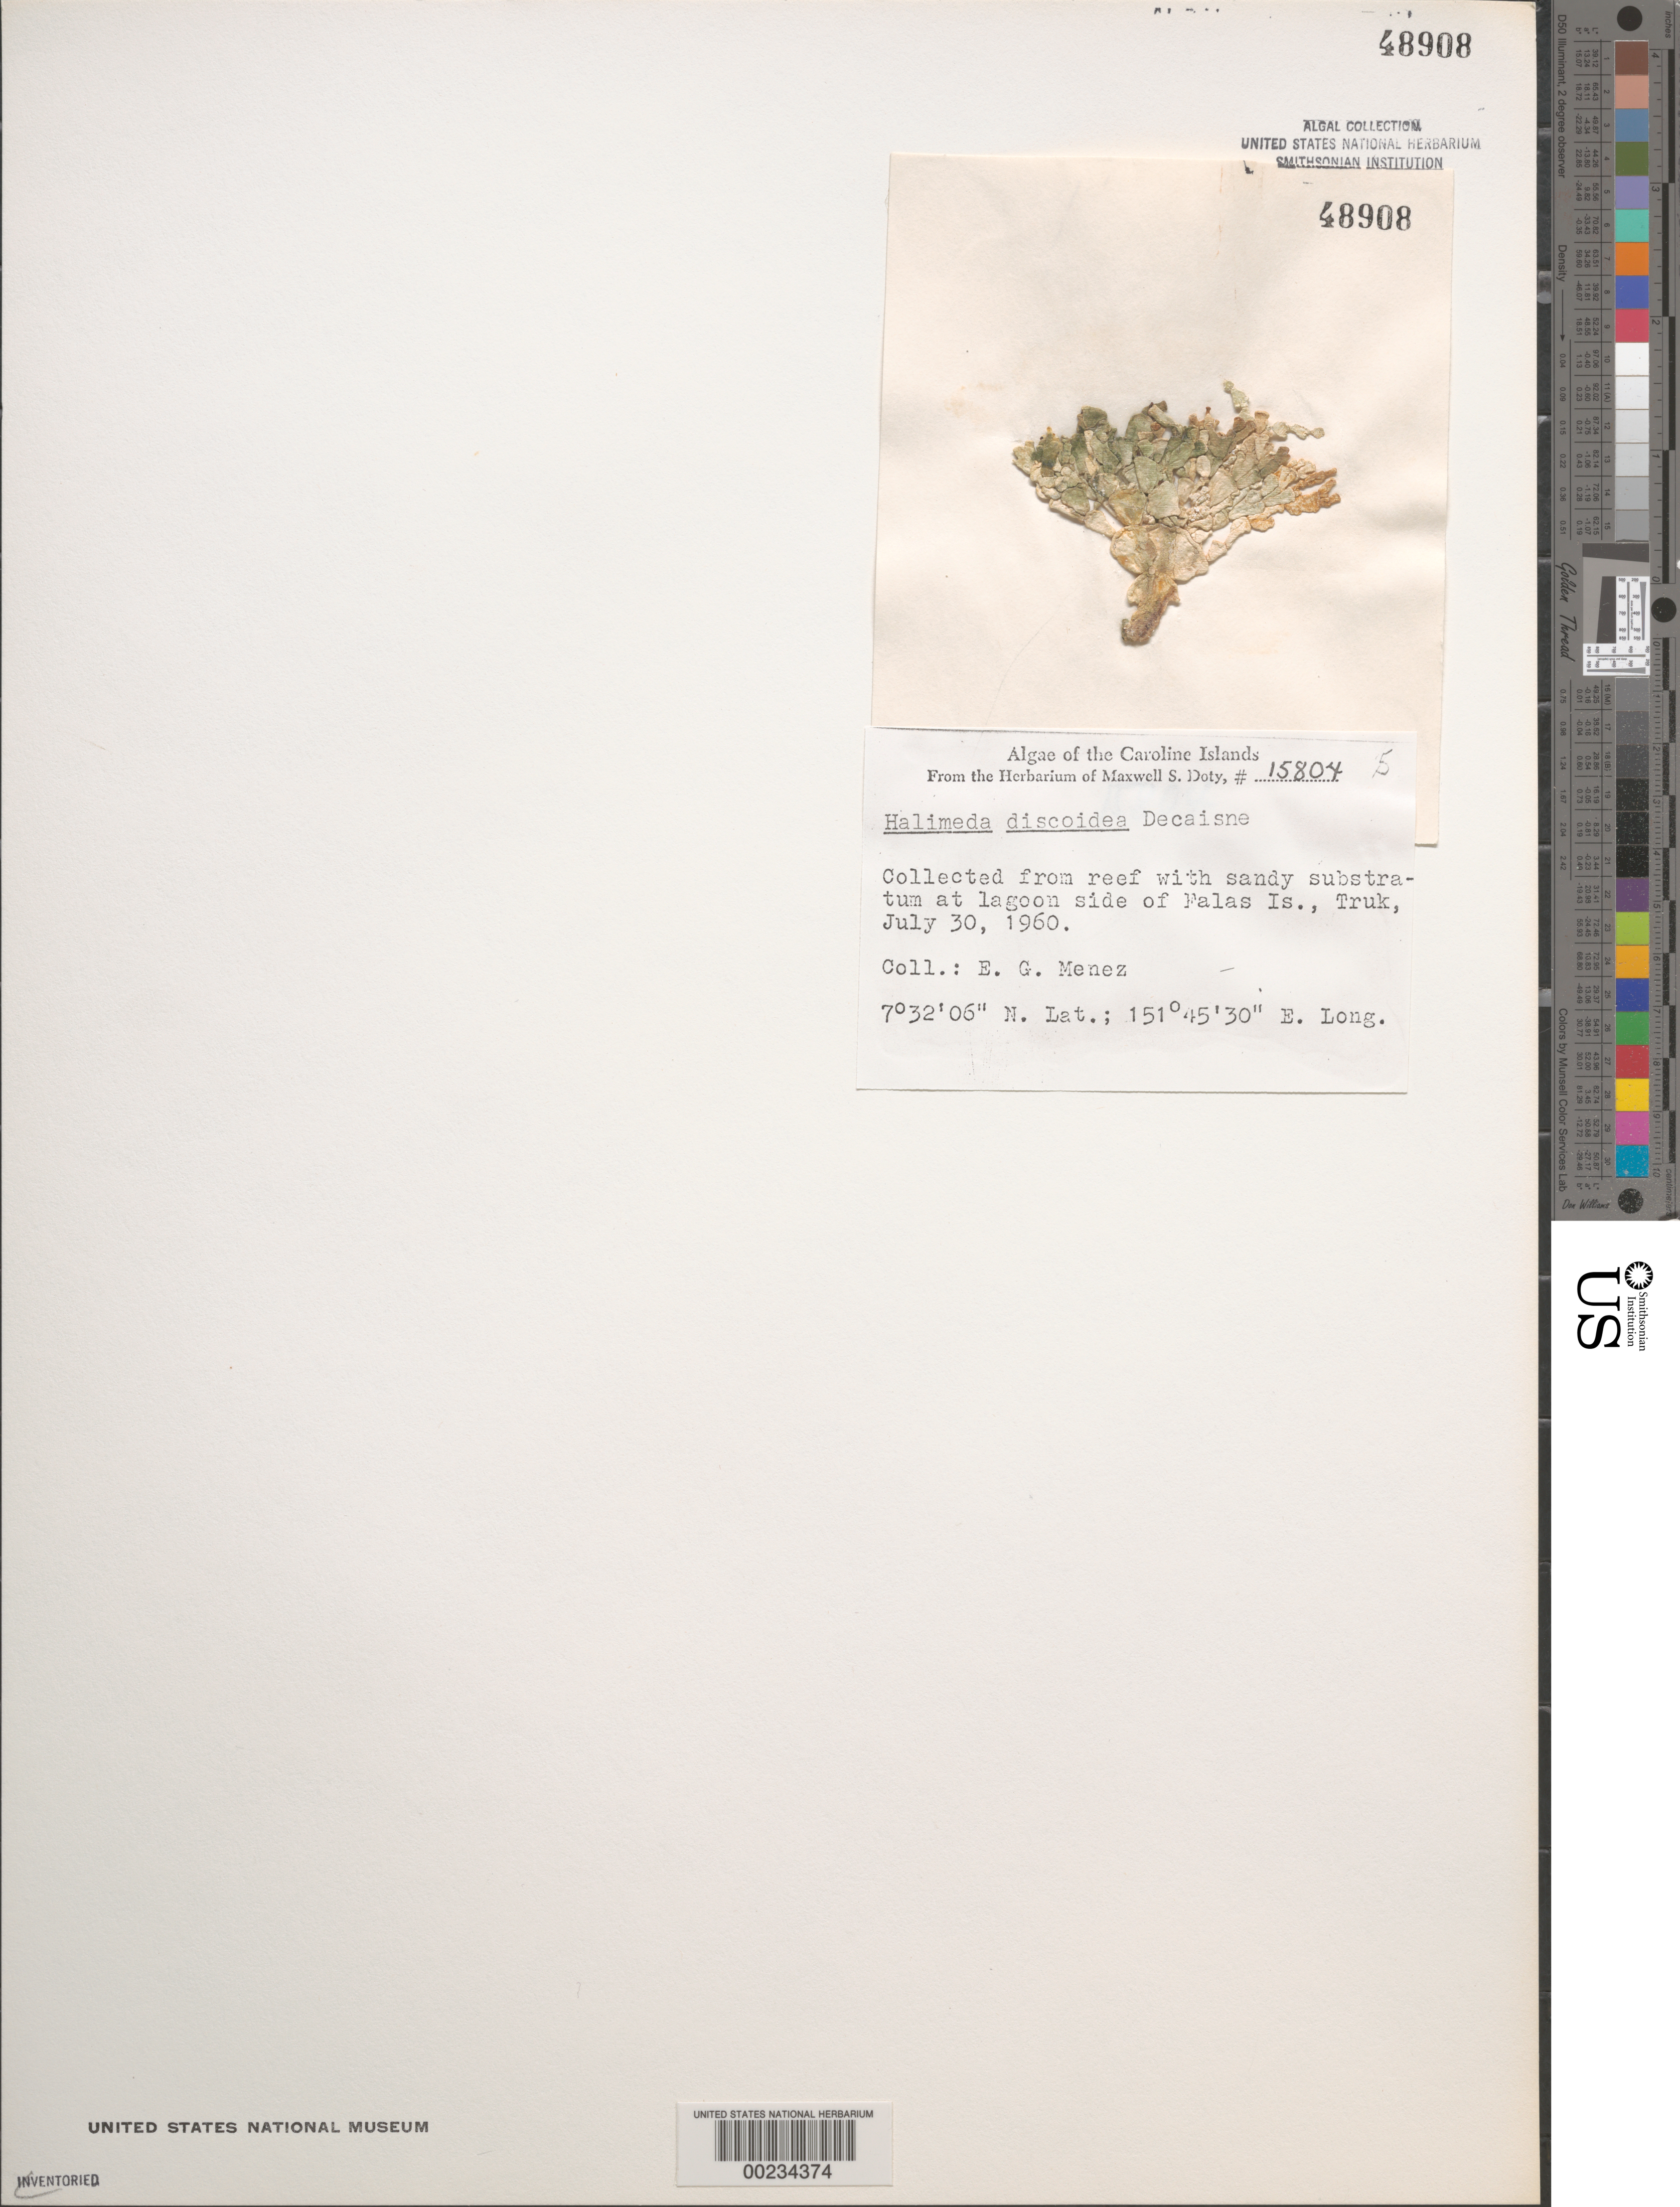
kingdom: Plantae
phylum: Chlorophyta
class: Ulvophyceae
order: Bryopsidales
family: Halimedaceae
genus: Halimeda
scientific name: Halimeda discoidea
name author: Decne.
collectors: Meñez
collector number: MSD 15804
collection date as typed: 30 Jul 1960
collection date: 1960-07-30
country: Micronesia, Federated States of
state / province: Truk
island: Falas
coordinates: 7 32' 06" N, 151 45' 30" E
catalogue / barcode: US 48908